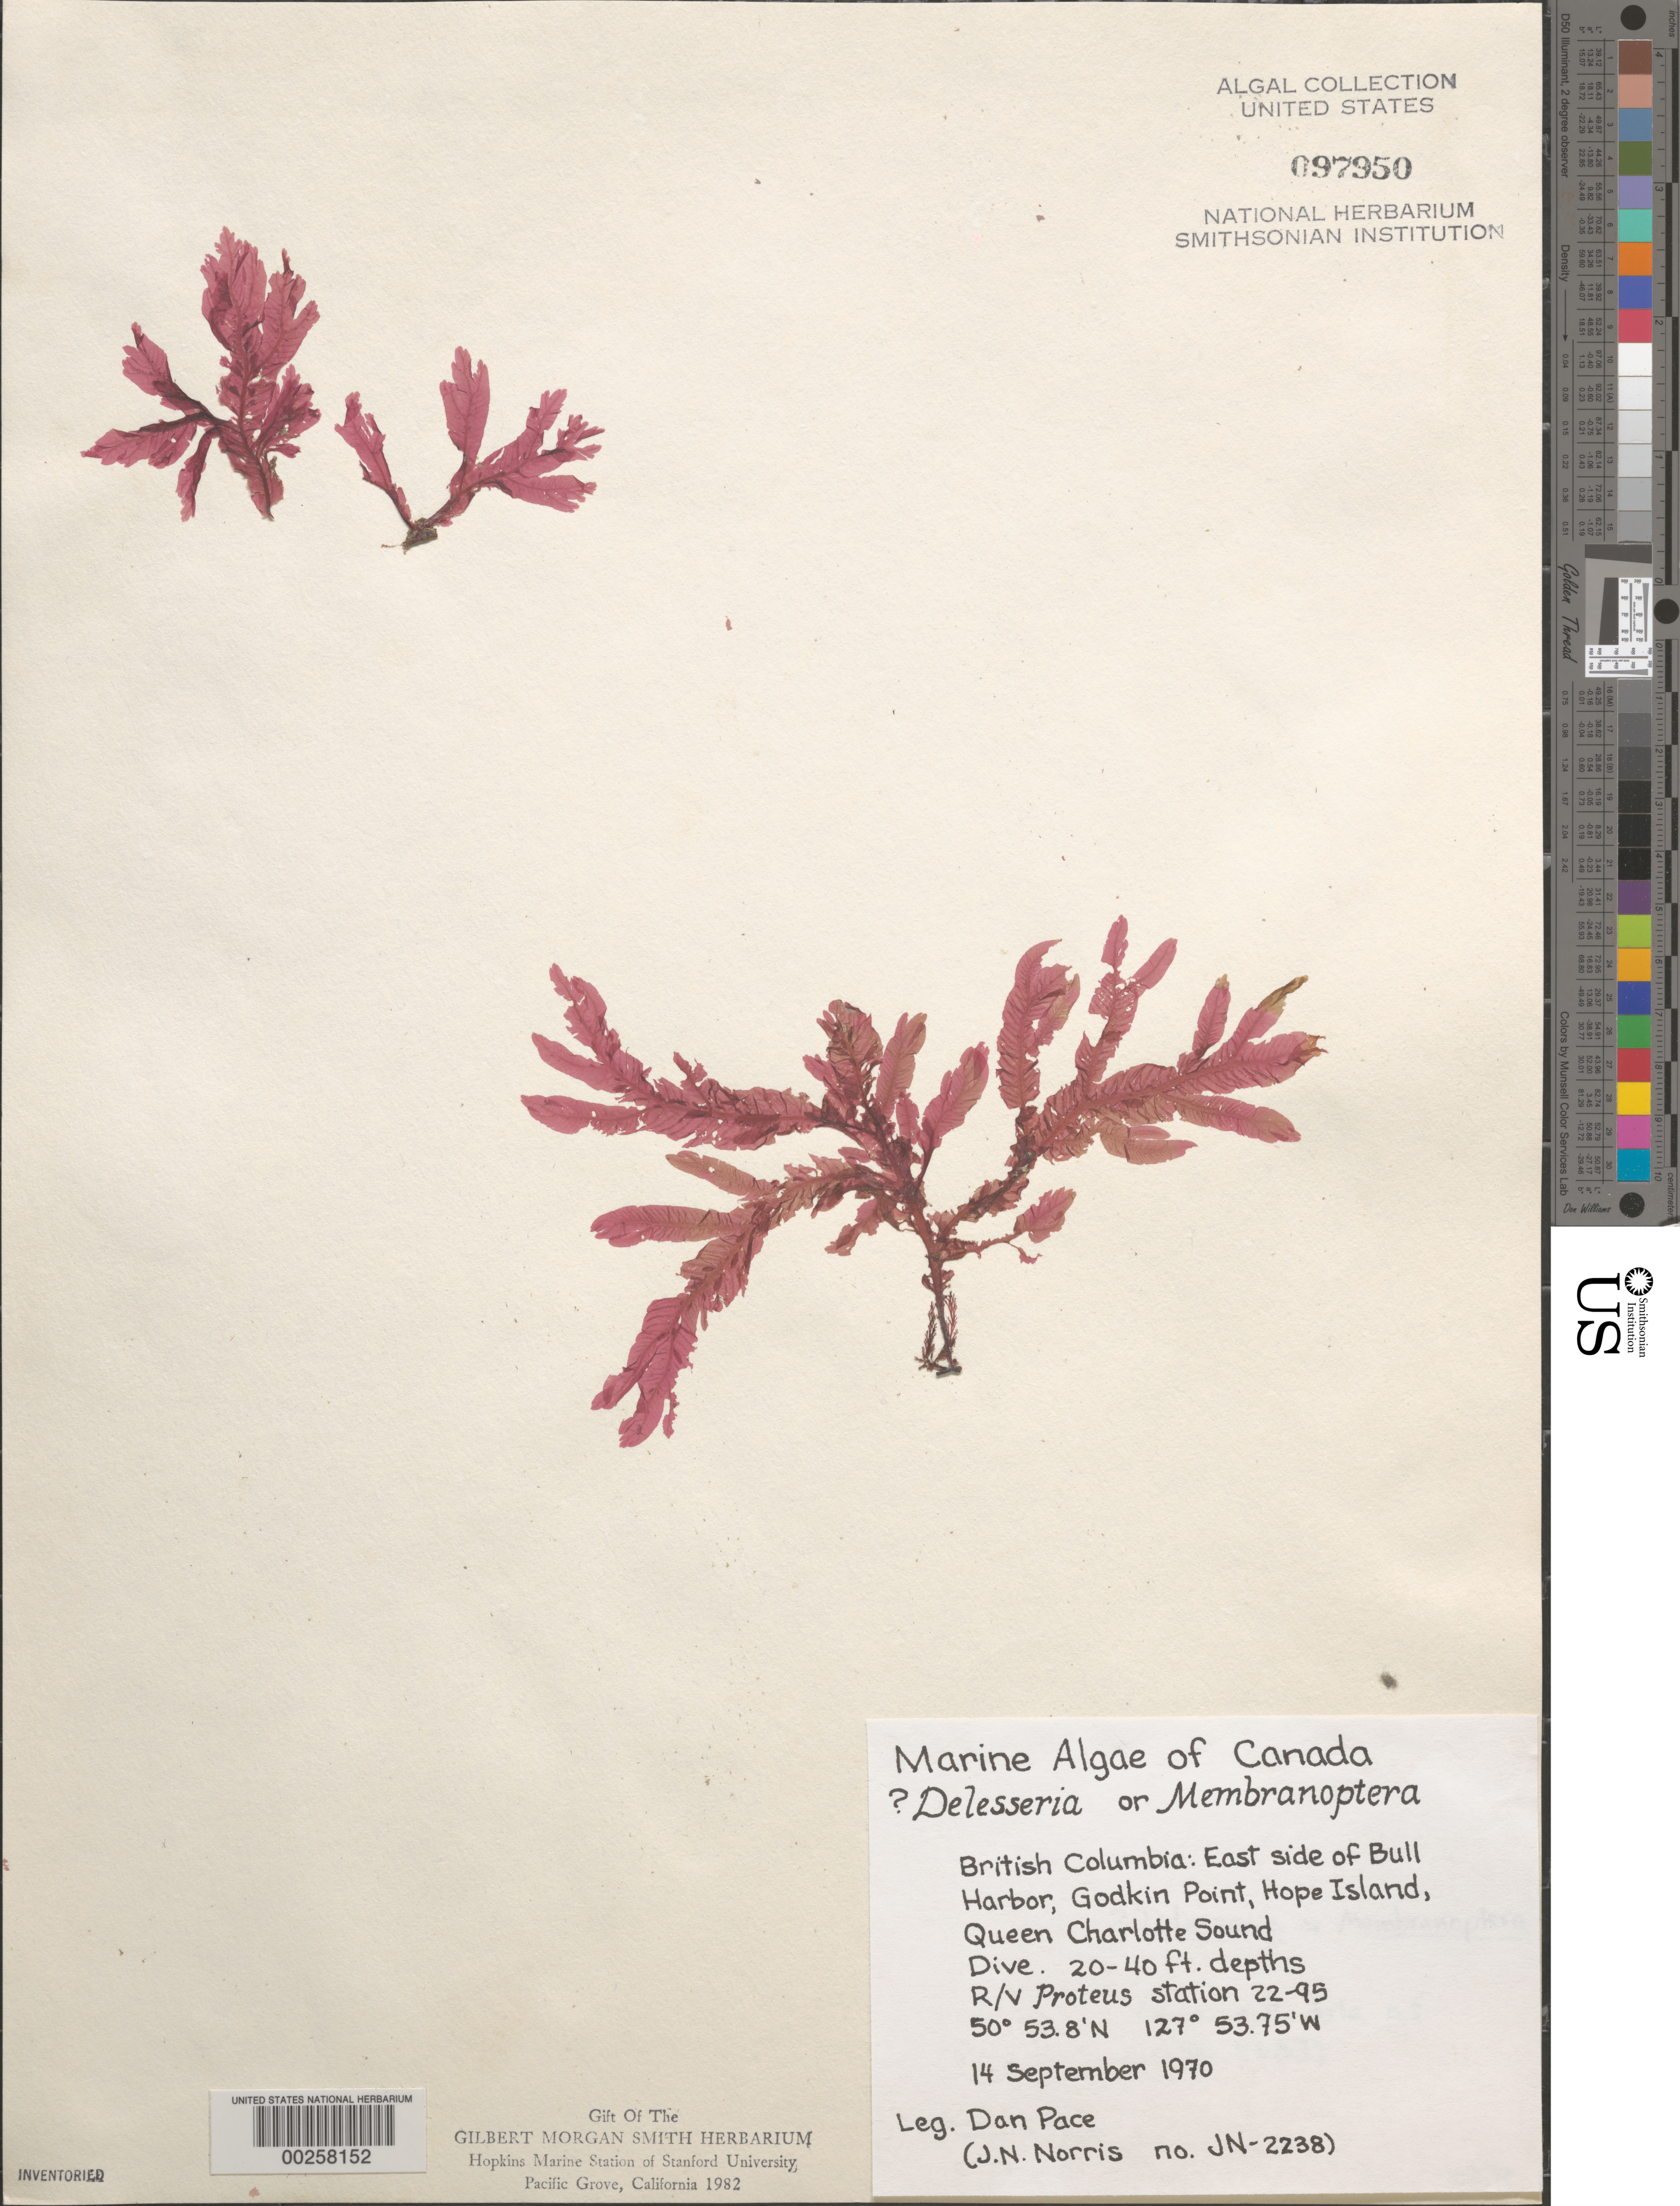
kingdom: Plantae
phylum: Rhodophyta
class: Florideophyceae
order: Ceramiales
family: Delesseriaceae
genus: Delesseria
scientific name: Delesseria sp.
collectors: D. Pace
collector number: Jn-2238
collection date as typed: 14 Sep 1970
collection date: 1970-09-14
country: Canada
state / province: British Columbia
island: Hope Island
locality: Bull Harbor, Godkin Point, Queen Charlotte Sound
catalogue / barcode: US 97950